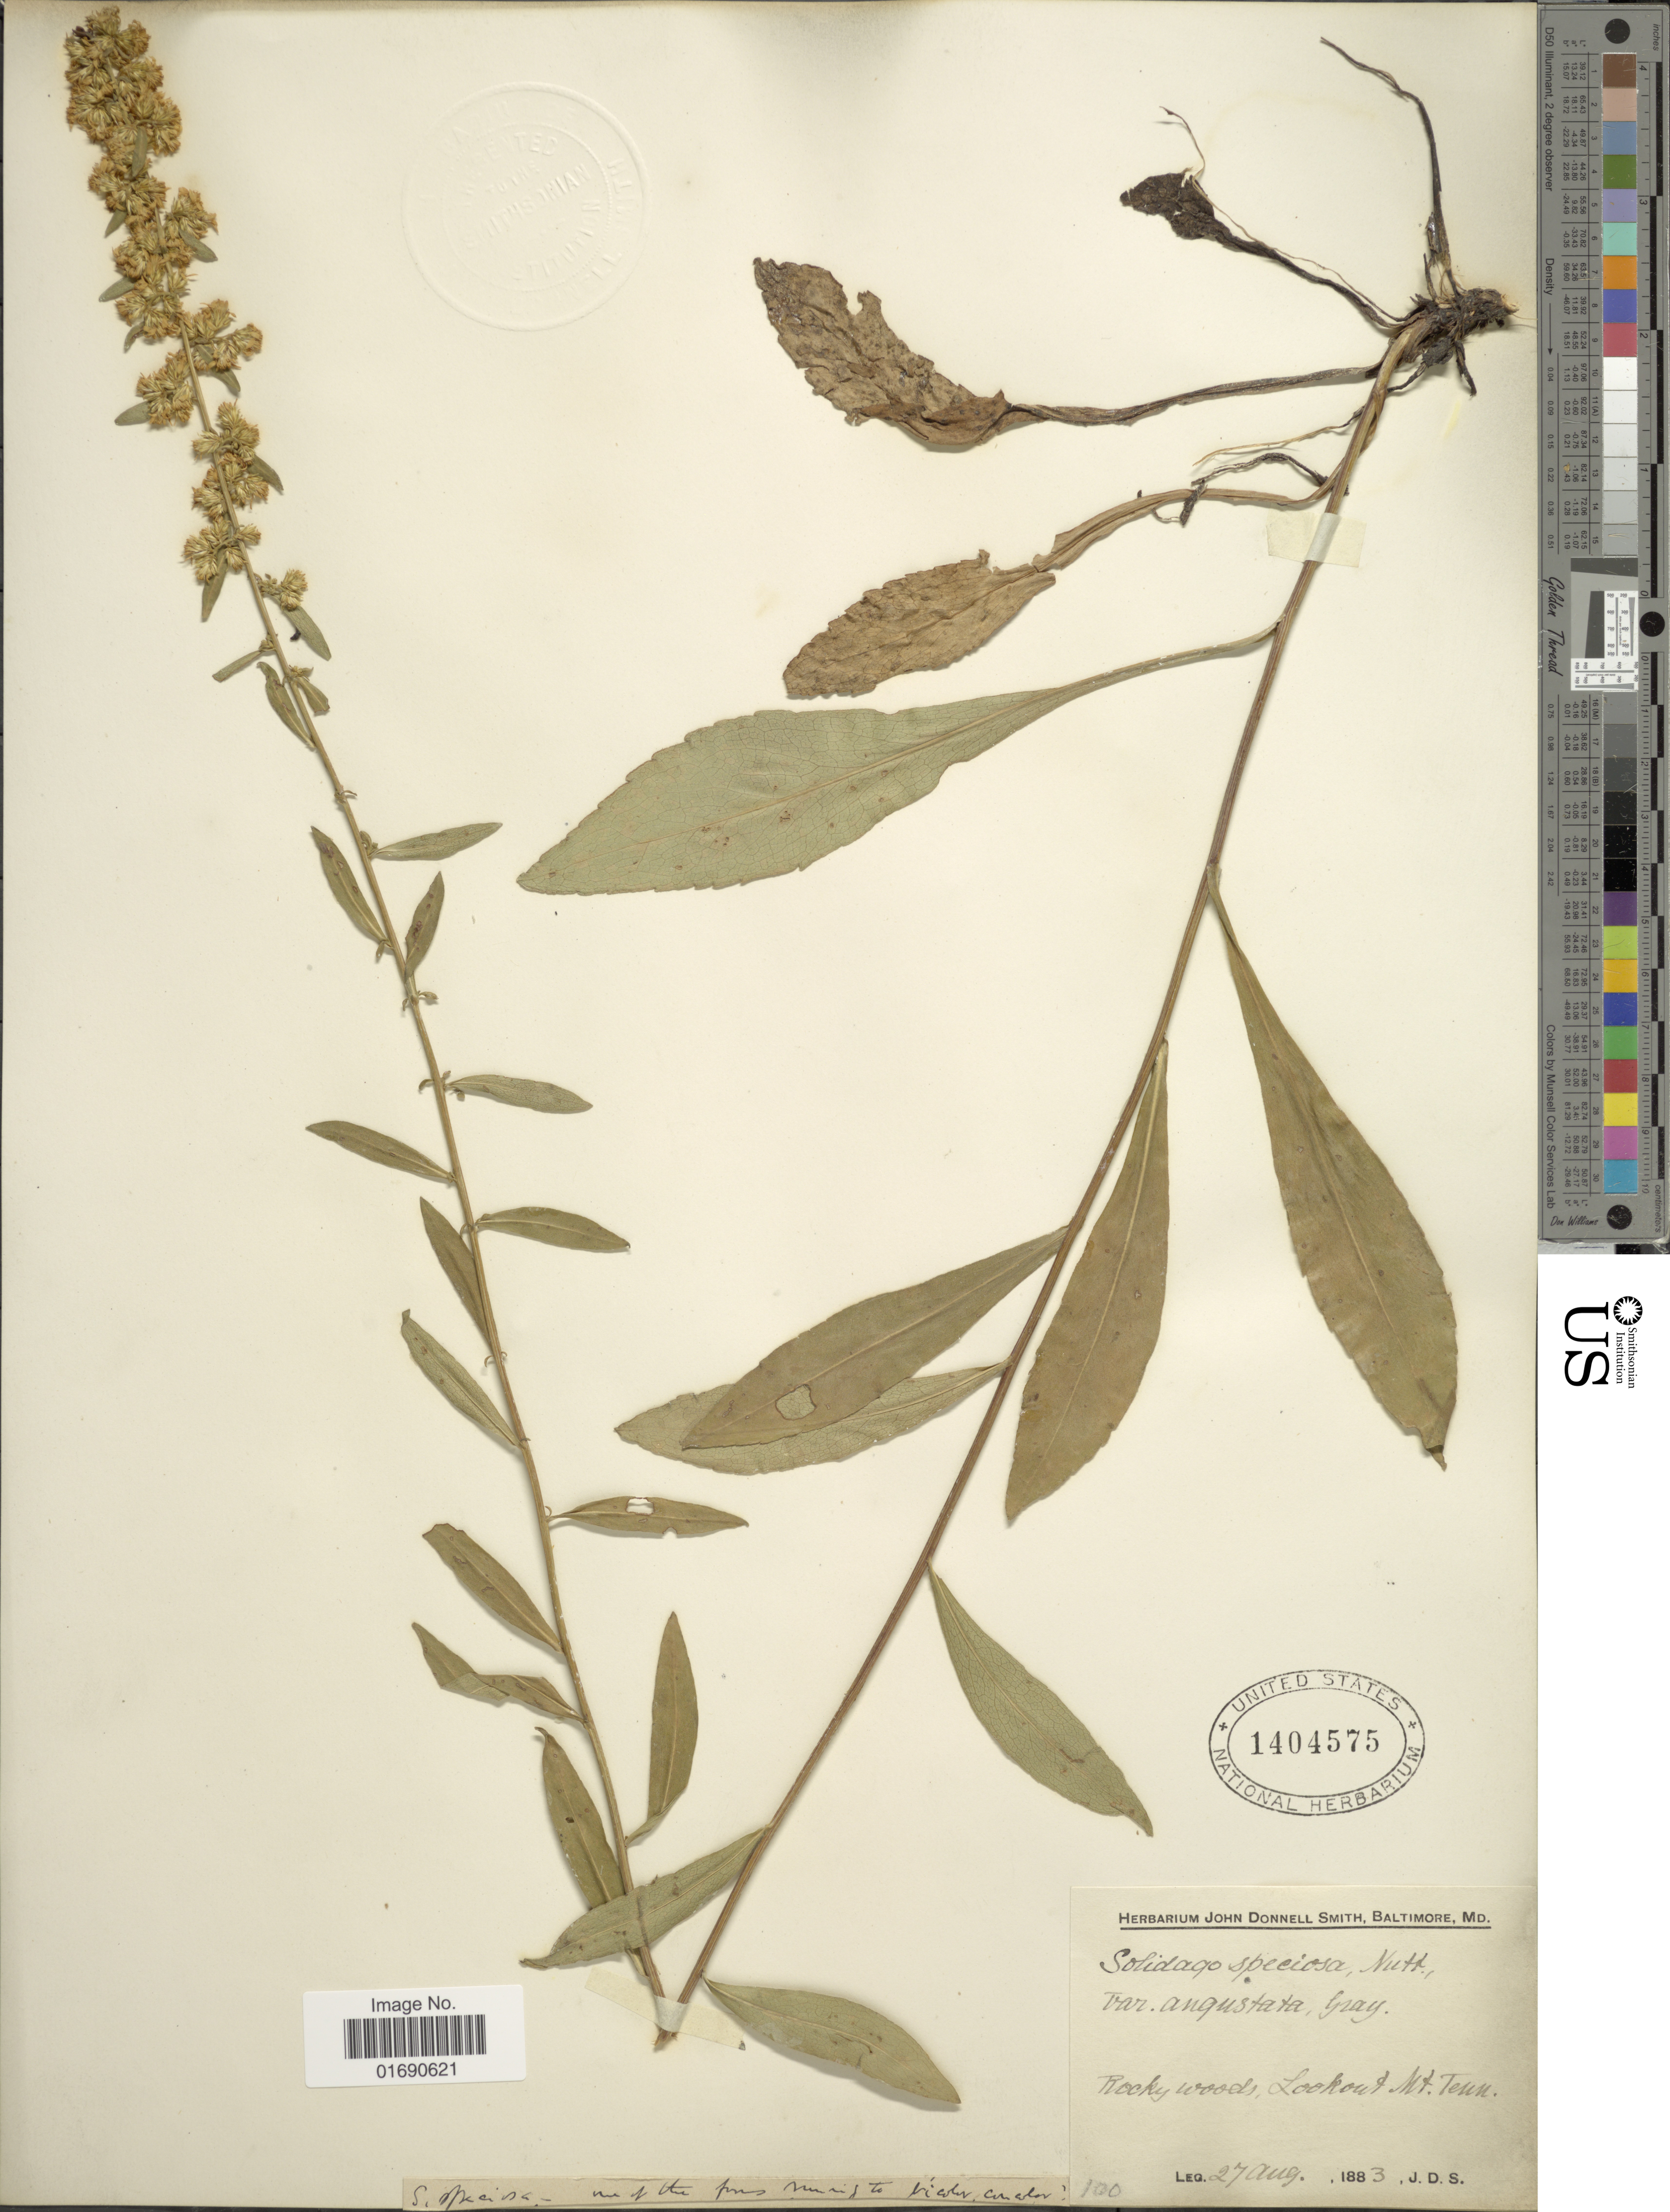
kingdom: Plantae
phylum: Tracheophyta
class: Magnoliopsida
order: Asterales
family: Asteraceae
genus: Solidago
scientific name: Solidago speciosa var. angustata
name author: Torr. & A. Gray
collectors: J. Donnell Smith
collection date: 1883-08-27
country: United States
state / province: Tennessee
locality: Rocky woods, Lookout Mt Tenn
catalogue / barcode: US 1404575